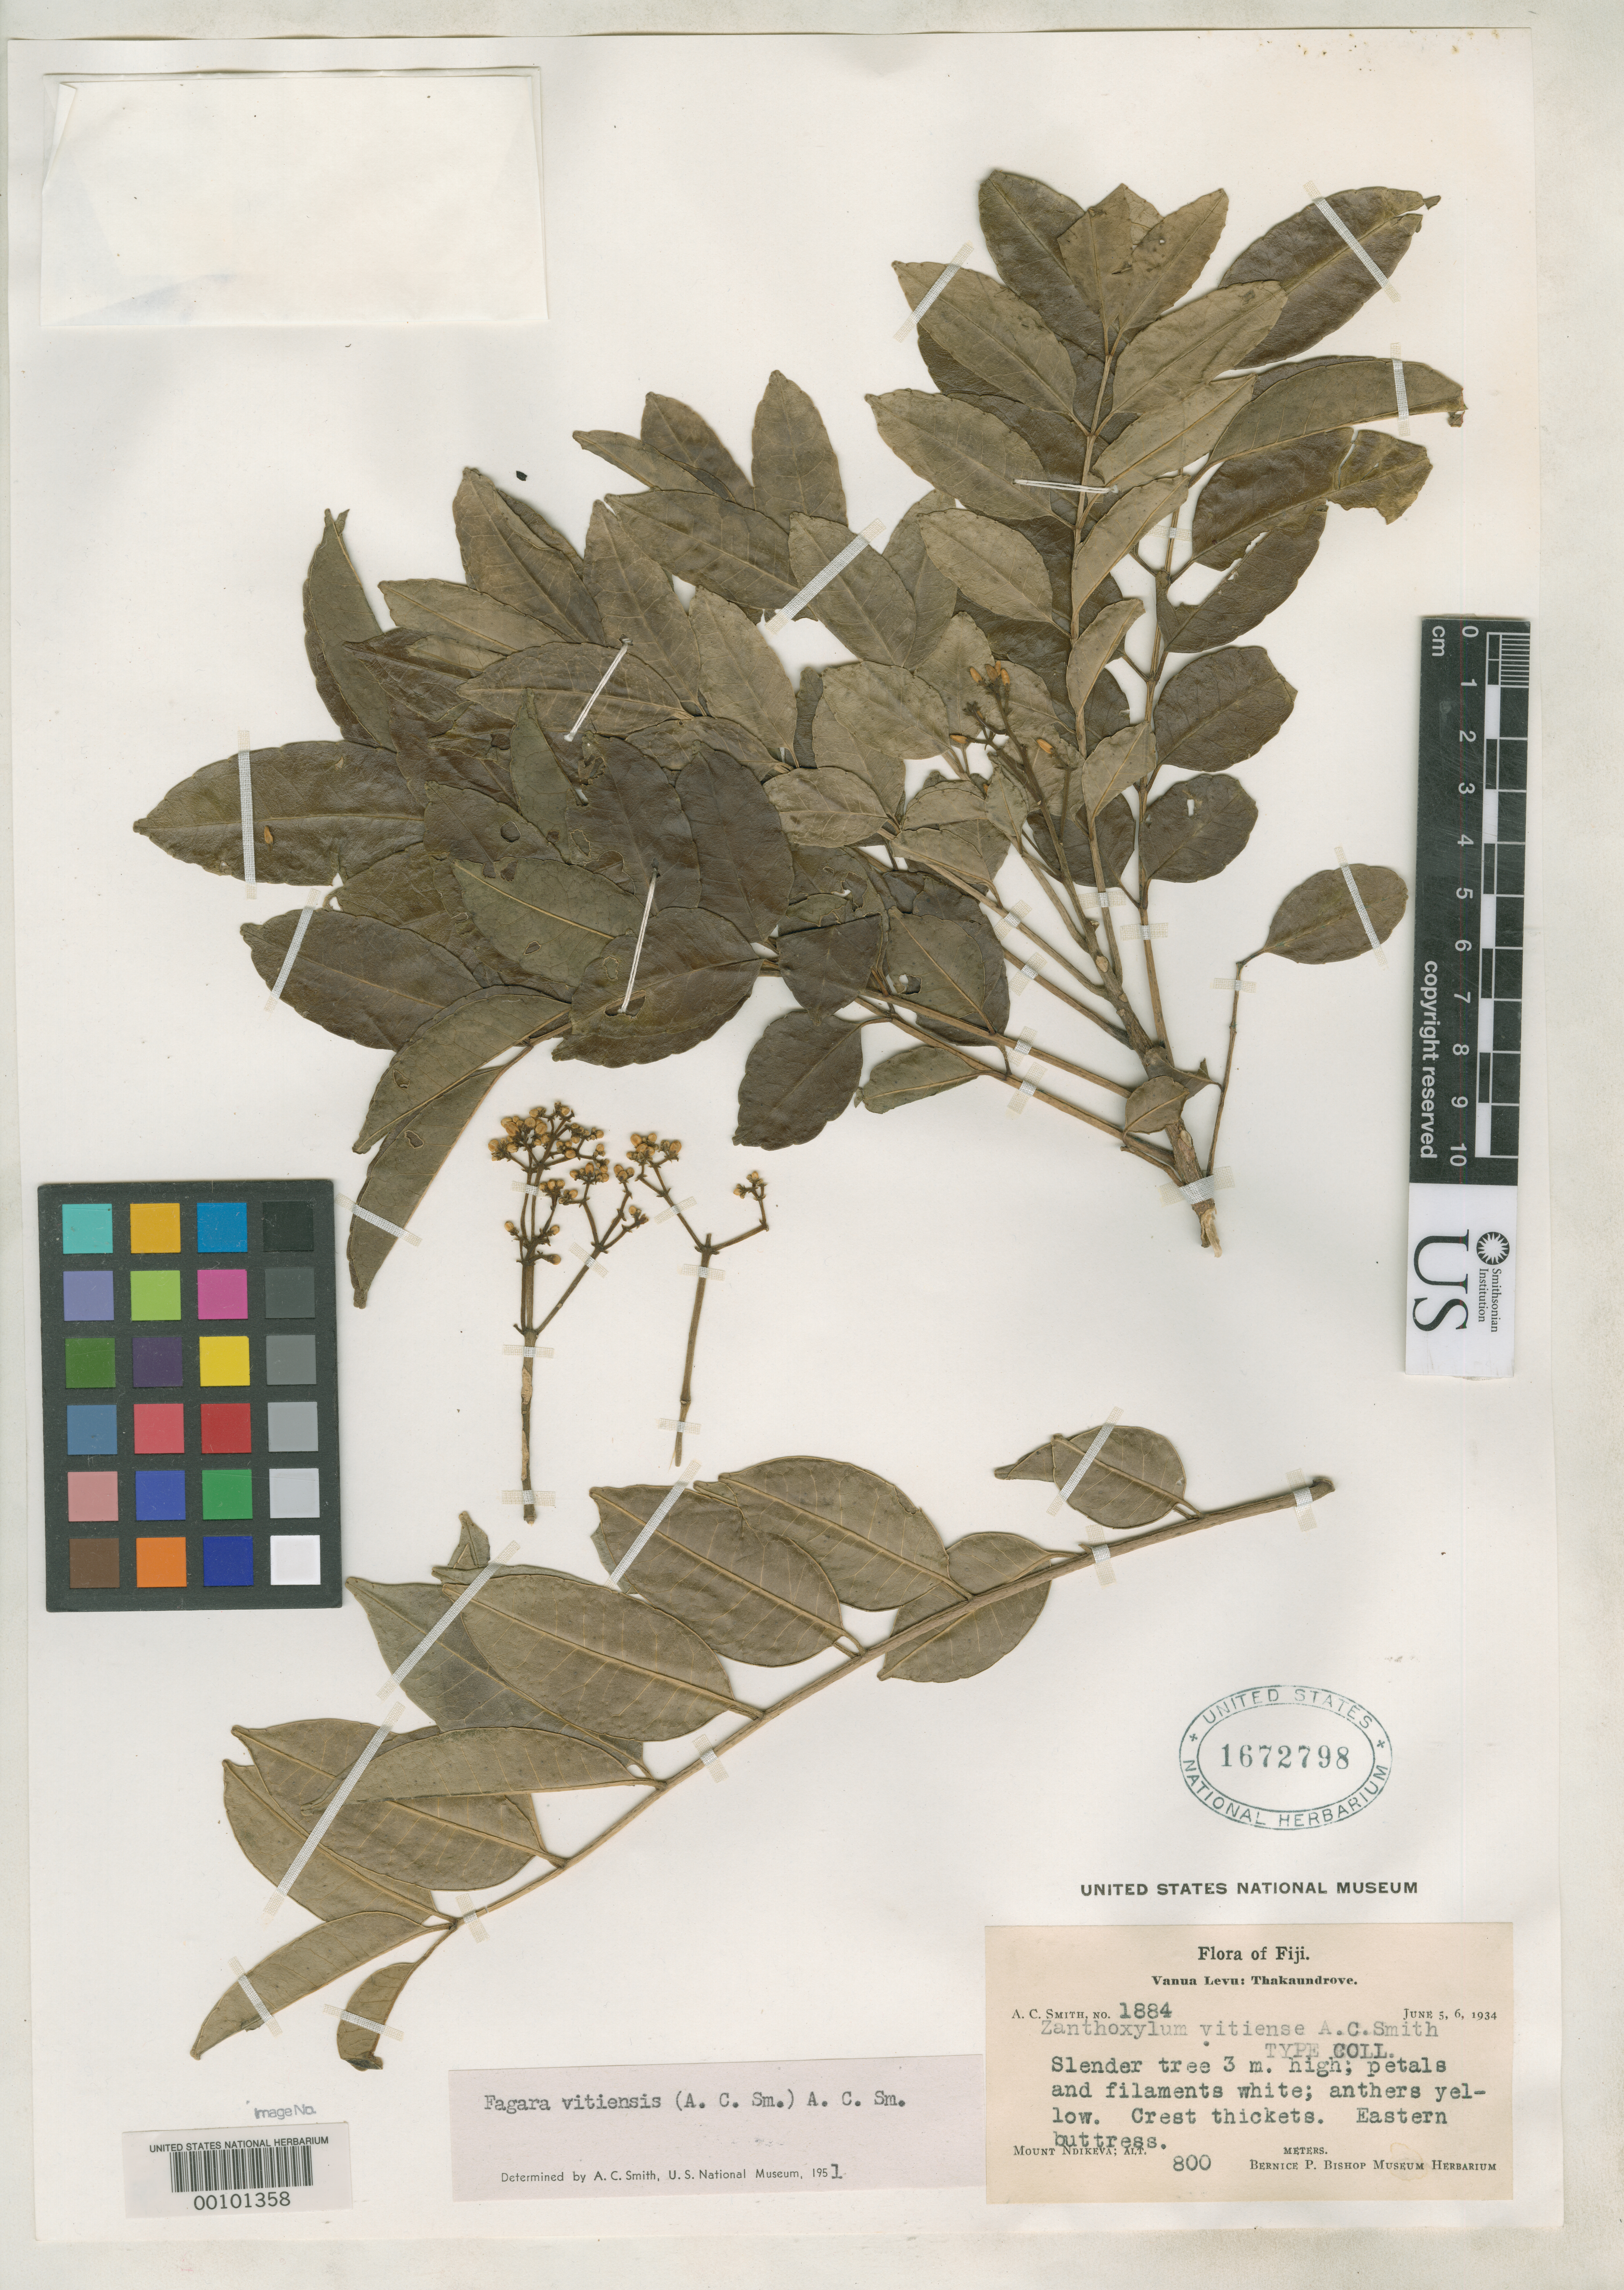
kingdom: Plantae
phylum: Tracheophyta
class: Magnoliopsida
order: Sapindales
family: Rutaceae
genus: Zanthoxylum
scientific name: Zanthoxylum vitiense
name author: A.C. Sm.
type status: Isotype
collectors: A. C. Smith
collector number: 1884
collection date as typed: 05 Jun 1934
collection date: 1934-06-05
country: Fiji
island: Vanua Levu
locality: Thakaundrove, Mount Ndikeva. [Vanua Levu Group]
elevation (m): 800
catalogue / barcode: US 1672798